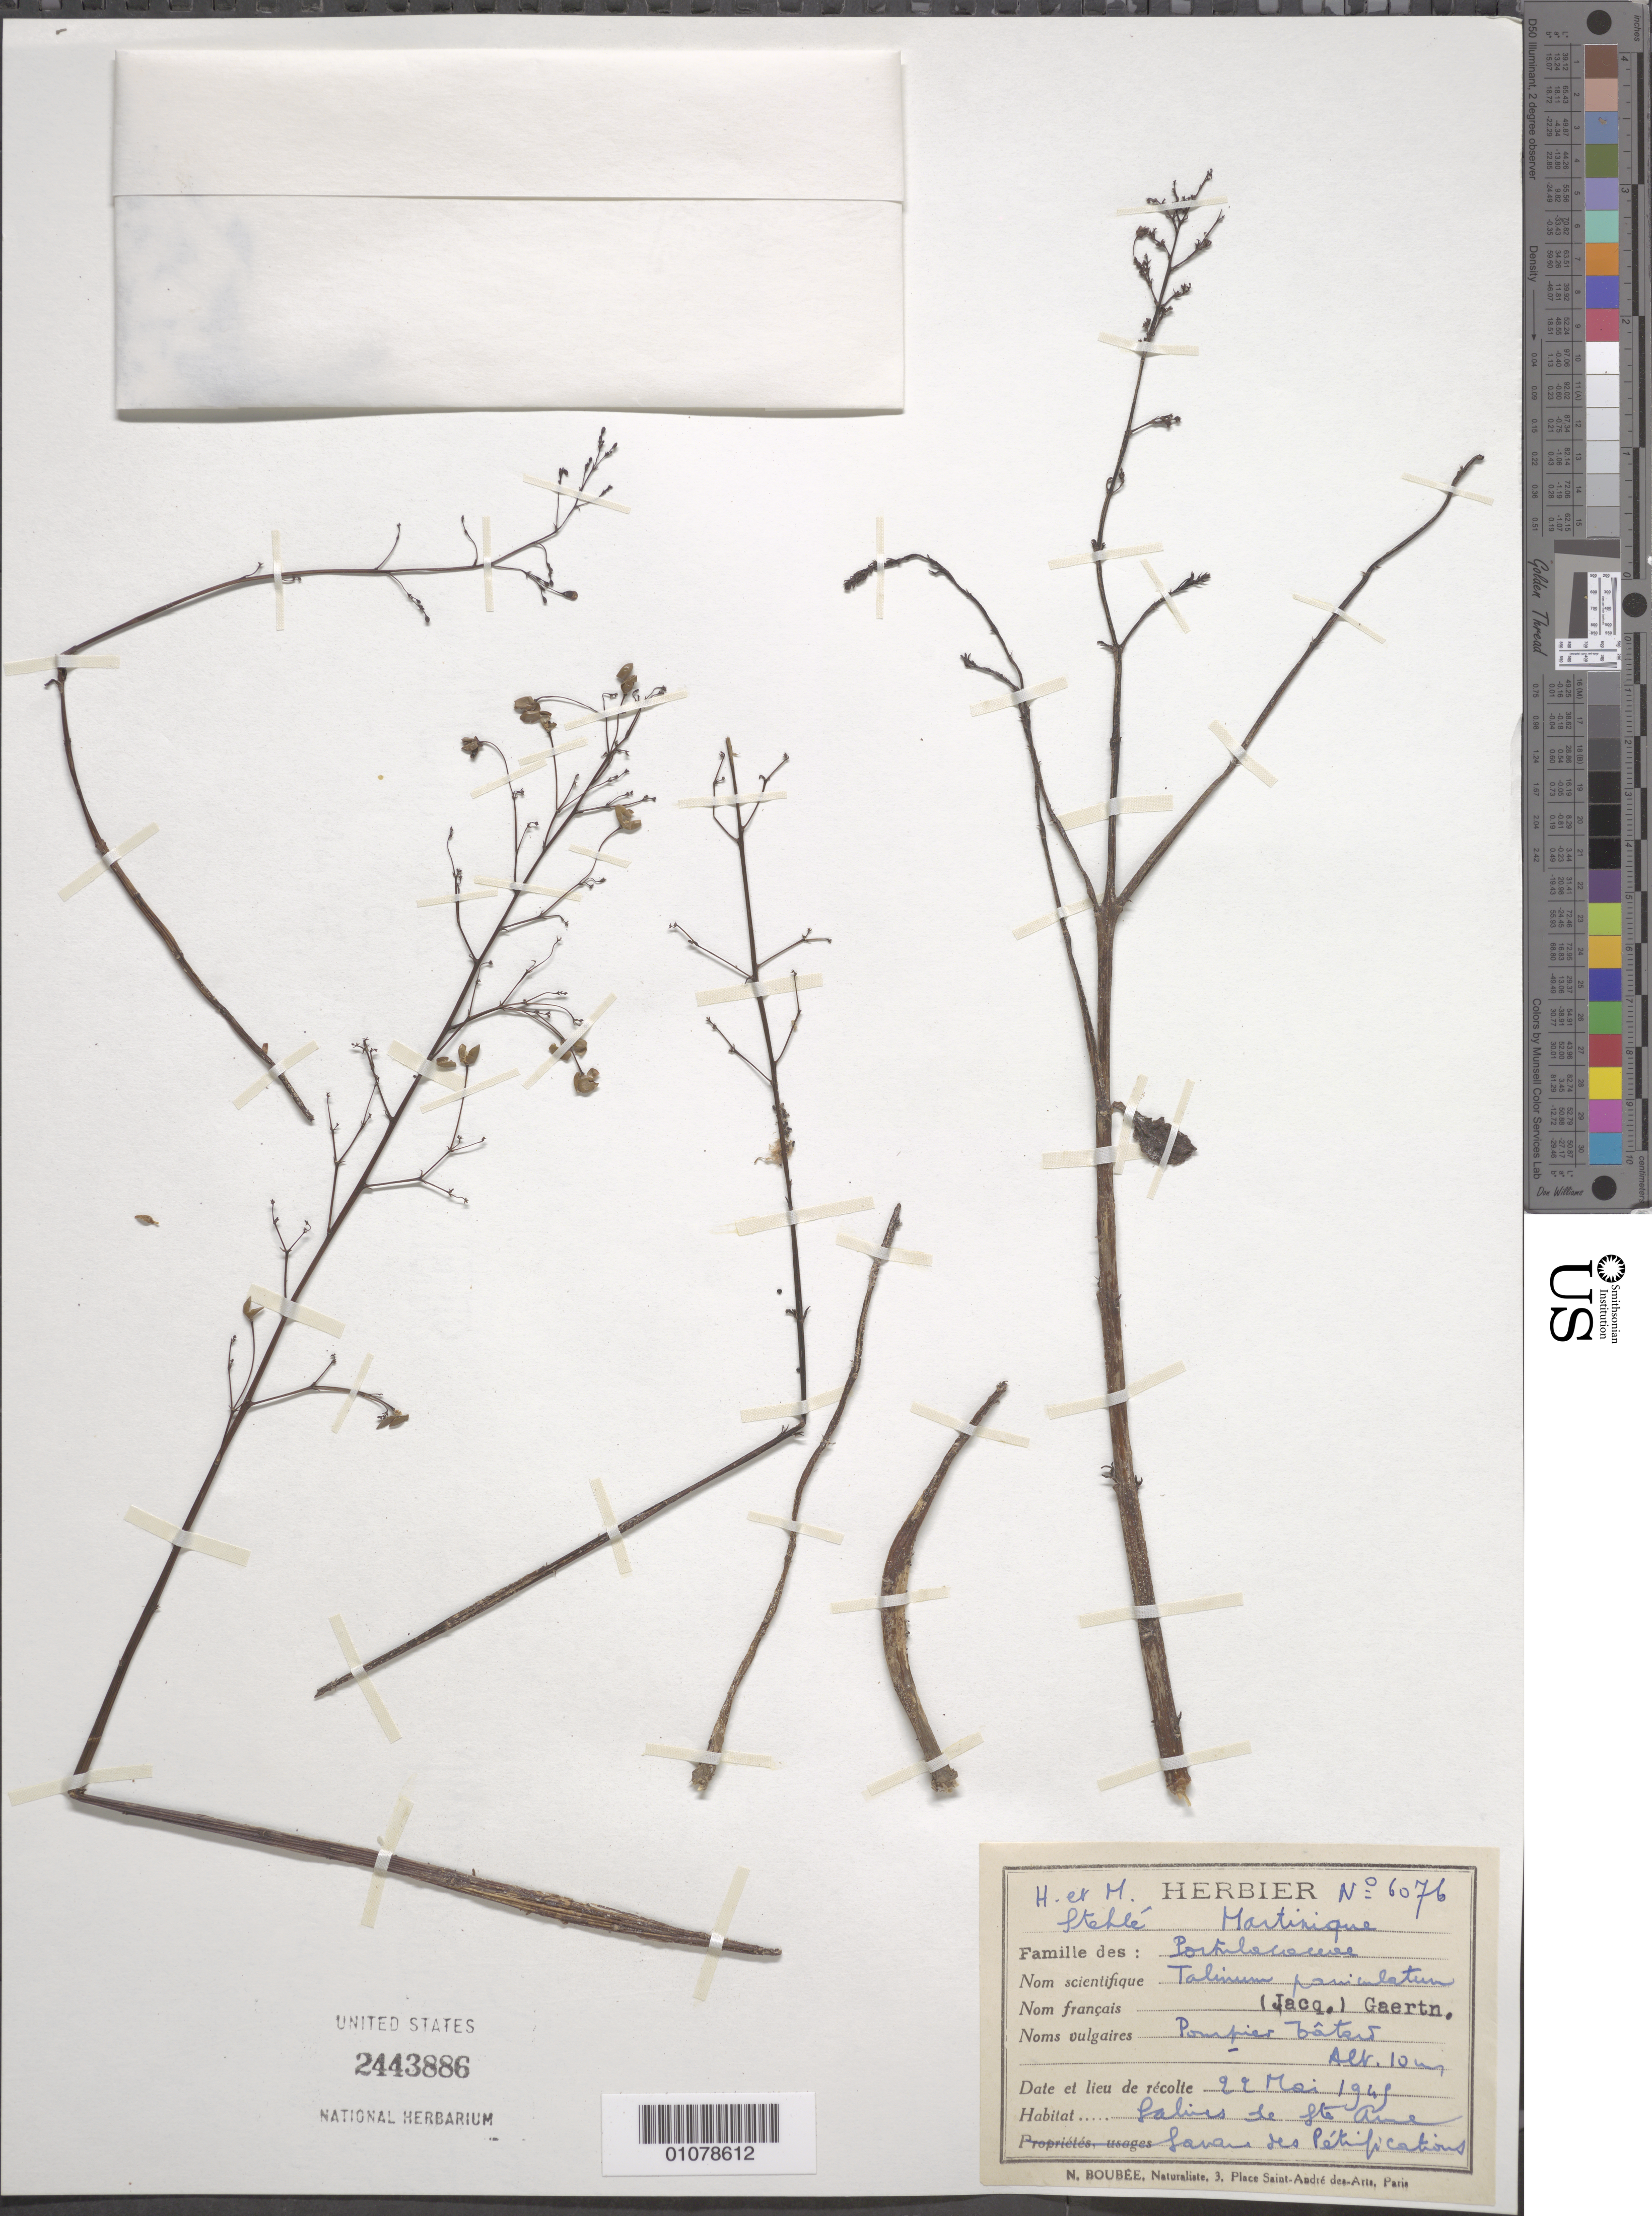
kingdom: Plantae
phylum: Tracheophyta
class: Magnoliopsida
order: Caryophyllales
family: Talinaceae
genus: Talinum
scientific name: Talinum paniculatum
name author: (Jacq.) Gaertn.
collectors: H. Stehlé & M. Stehlé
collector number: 6076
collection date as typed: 22 May 1945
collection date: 1945-05-22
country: Martinique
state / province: Le Marin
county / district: Sainte-Anne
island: Martinique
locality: Salines de Ste Anne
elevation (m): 10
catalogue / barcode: US 2443886